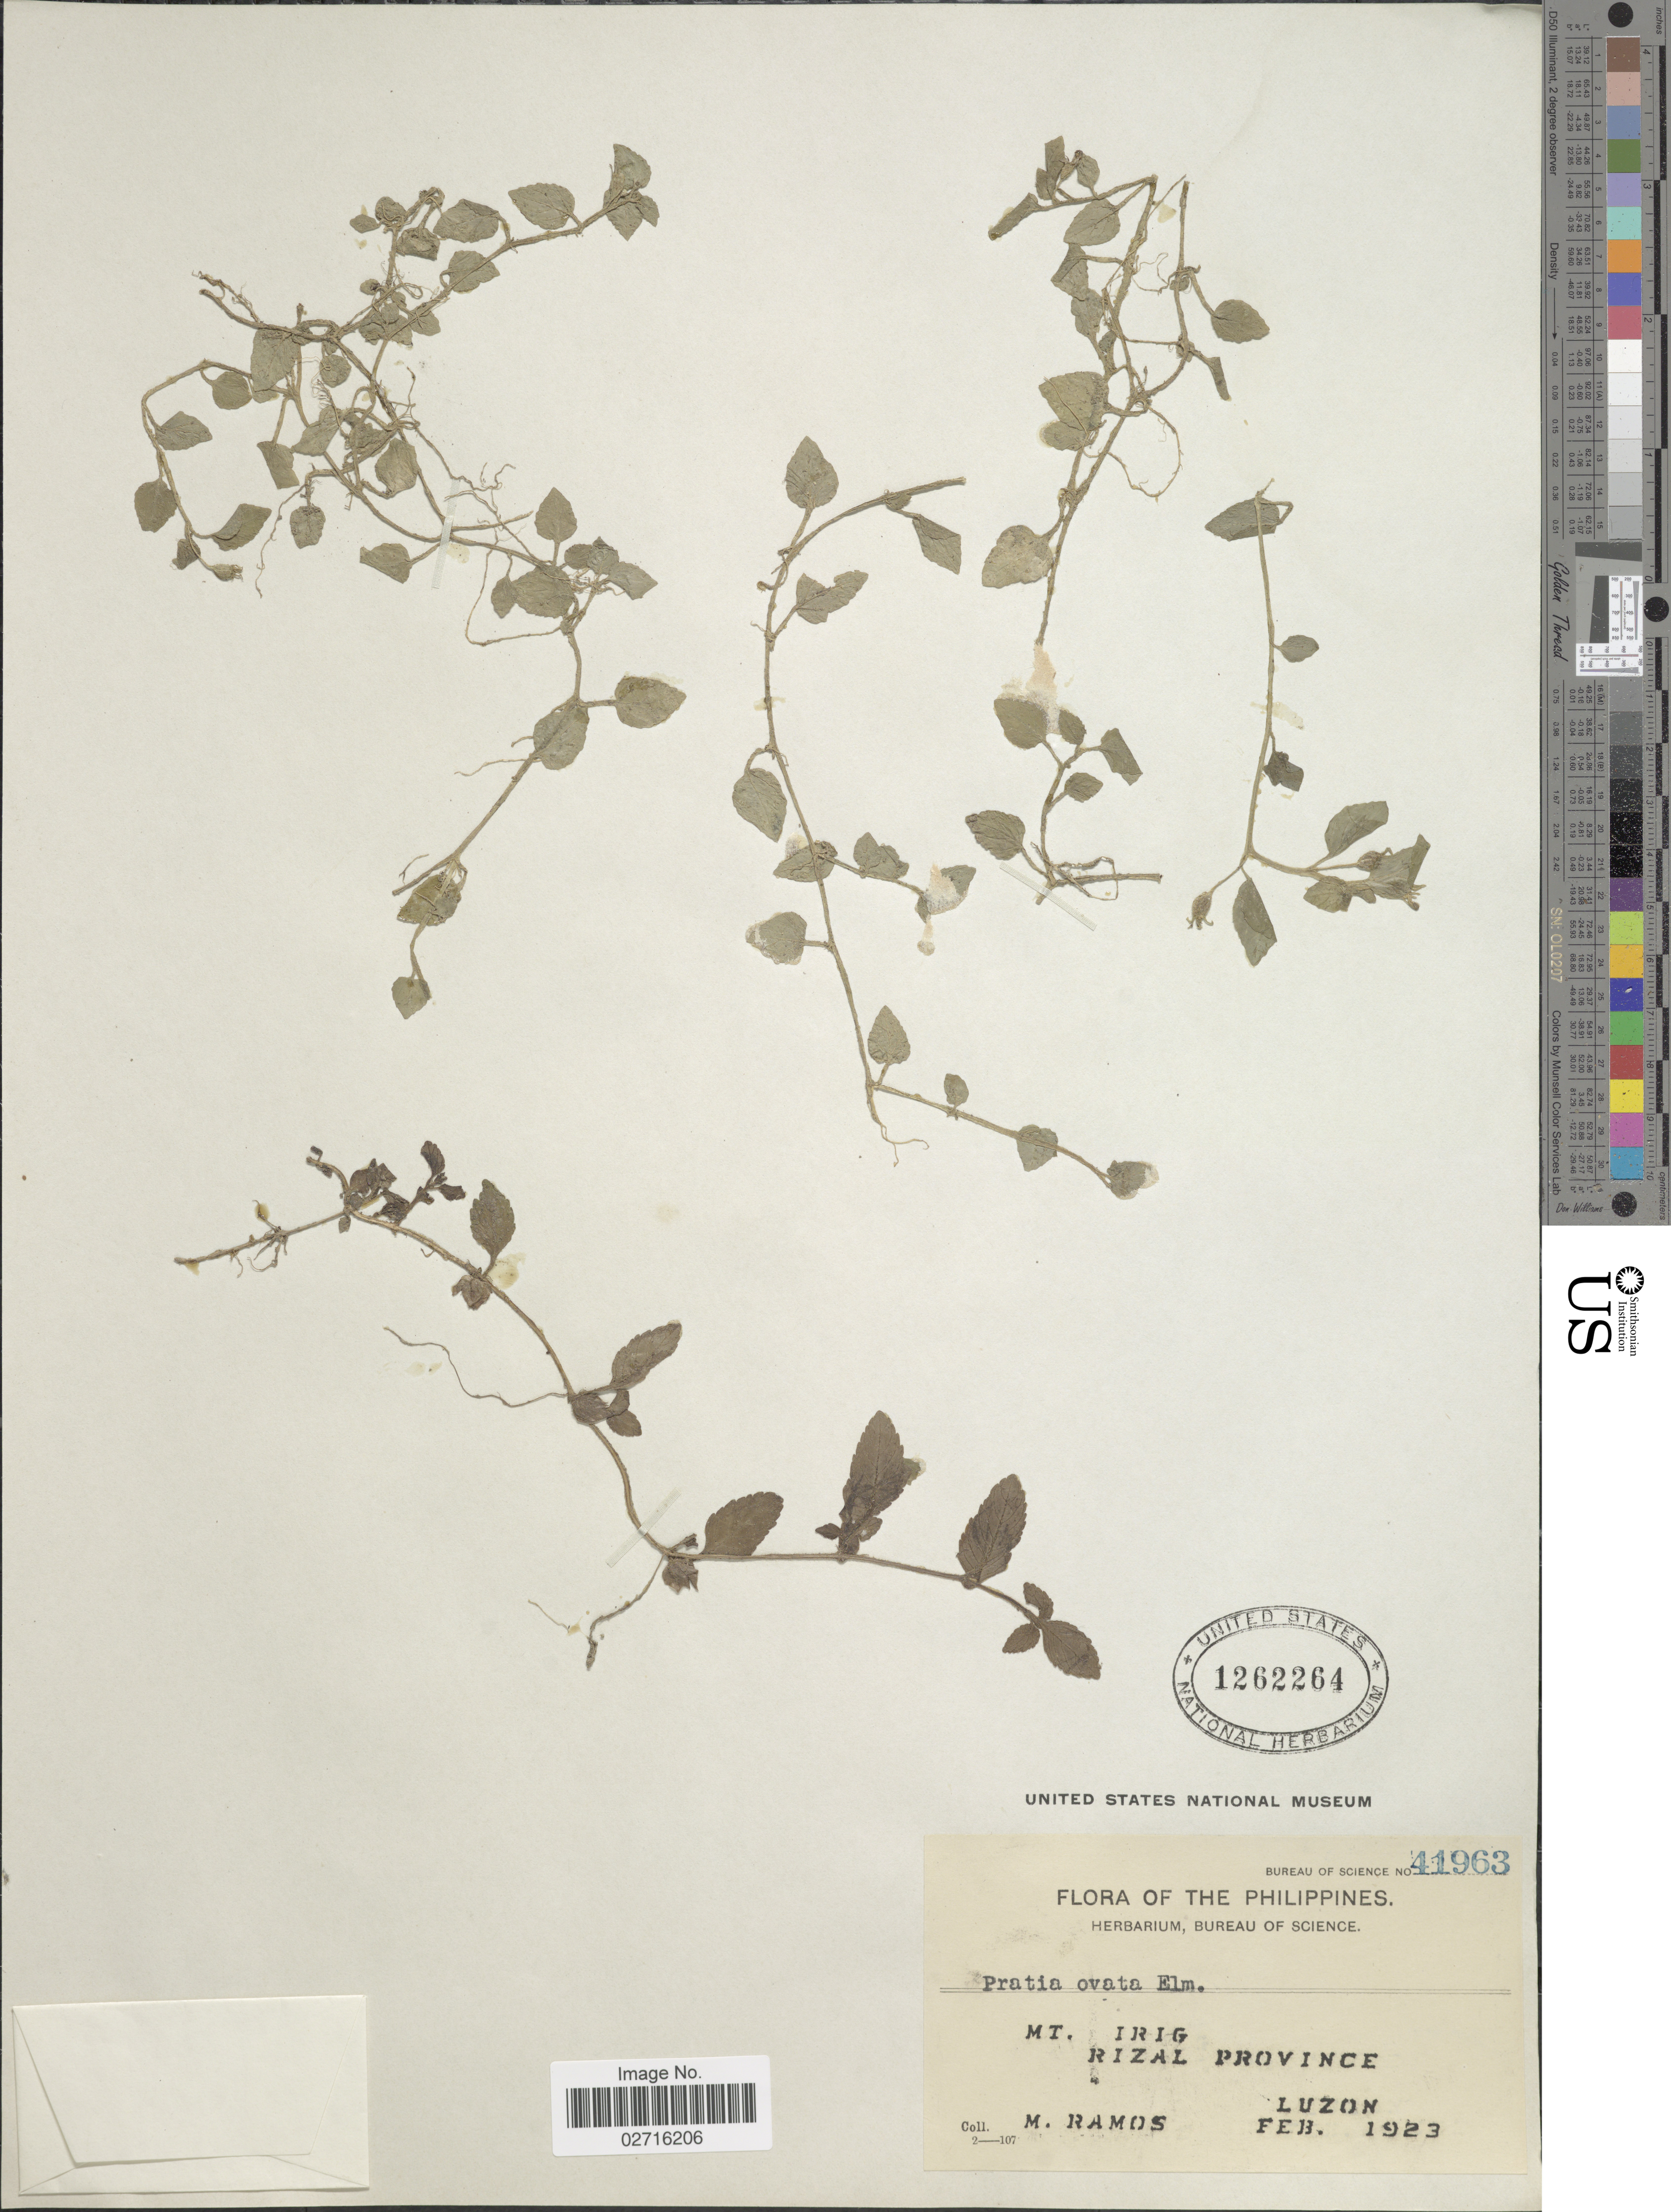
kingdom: Plantae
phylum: Tracheophyta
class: Magnoliopsida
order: Asterales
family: Campanulaceae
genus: Lobelia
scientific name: Lobelia succulenta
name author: Blume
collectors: M. Ramos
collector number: Bureau of Science 41963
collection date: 1923-02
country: Philippines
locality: Mt Irig, Rizal Province, Luzon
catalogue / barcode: US 1262264